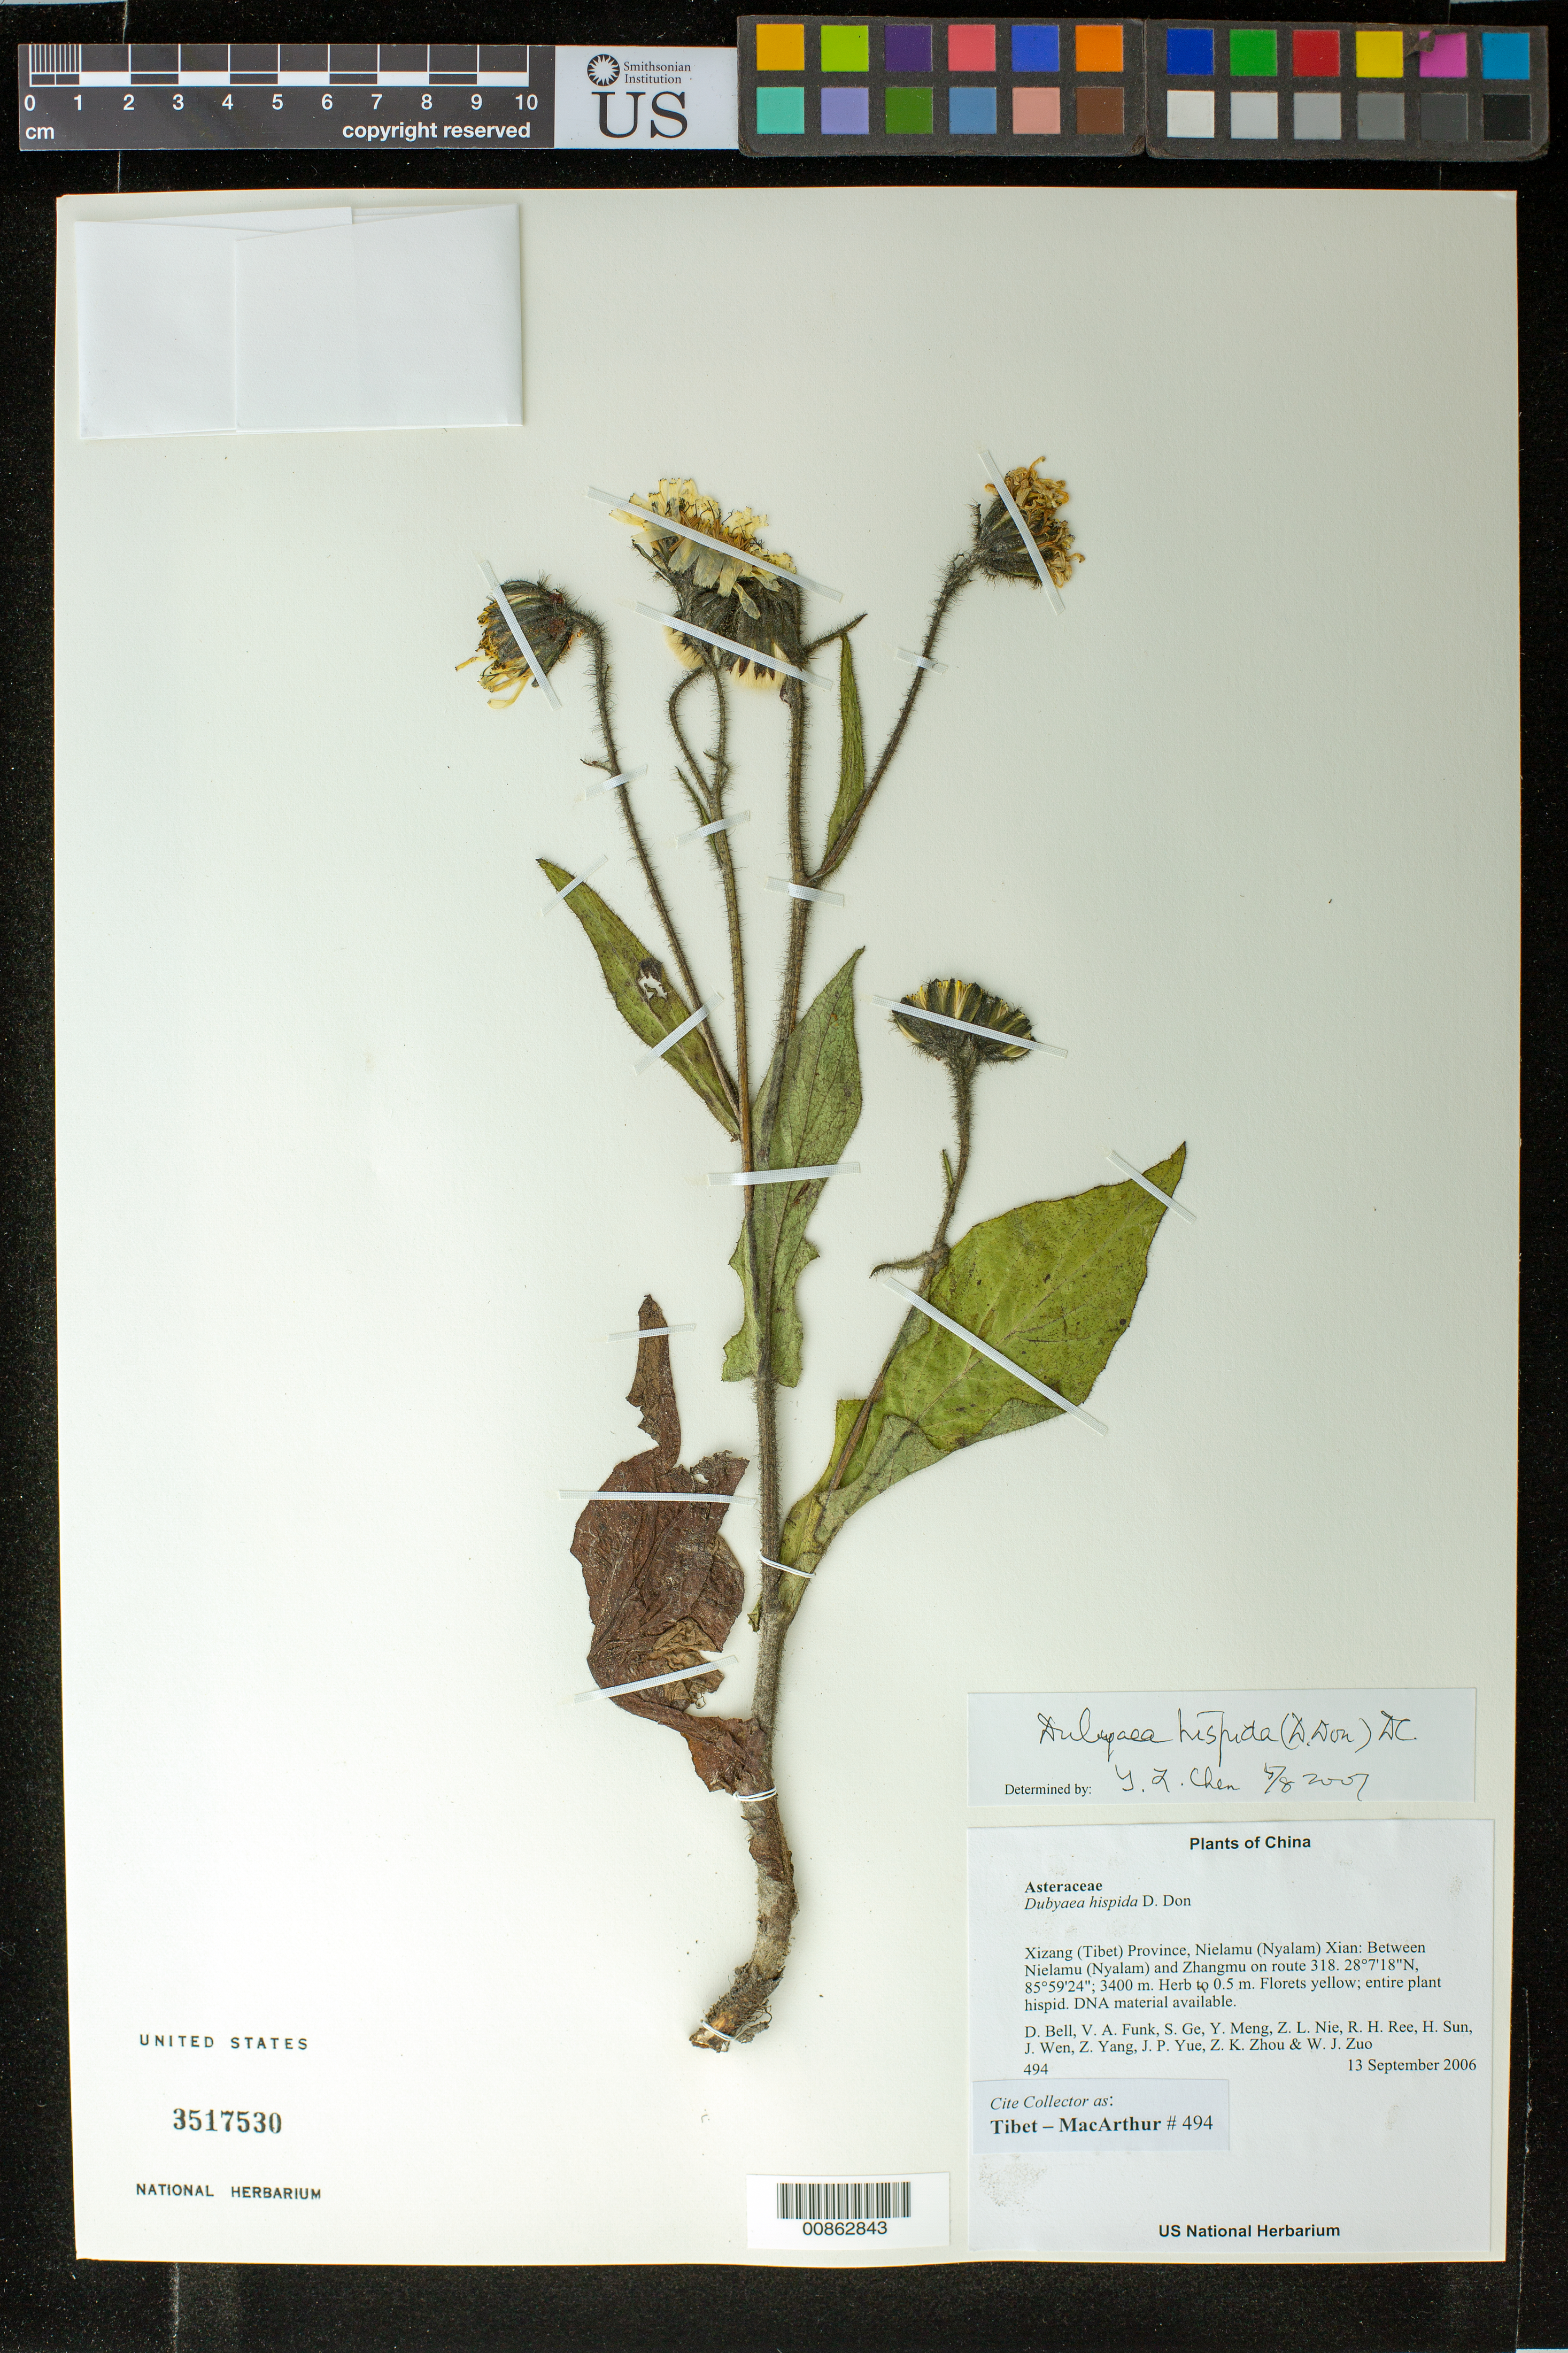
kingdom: Plantae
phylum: Tracheophyta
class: Magnoliopsida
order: Asterales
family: Asteraceae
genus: Dubyaea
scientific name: Dubyaea hispida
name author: (D. Don) DC.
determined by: Yilin Chen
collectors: Tibet-MacArthur, D. A. Bell, V. Funk, S. Ge, Y. Meng, Z. Nie, R. Ree, H. Sun, J. Wen, Z. Yang, J. Yue, Z. Zhou & W. Zuo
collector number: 494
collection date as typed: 13 Sep 2006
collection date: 2006-09-13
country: China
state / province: Xizang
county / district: Nielamu (Nyalam) Xian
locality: Between Nielamu (Nyalam) and Zhangmu on route 318.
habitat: Rocky slopes, cliff bases and disturbed areas beside road.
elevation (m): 3400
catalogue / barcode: US 3517530